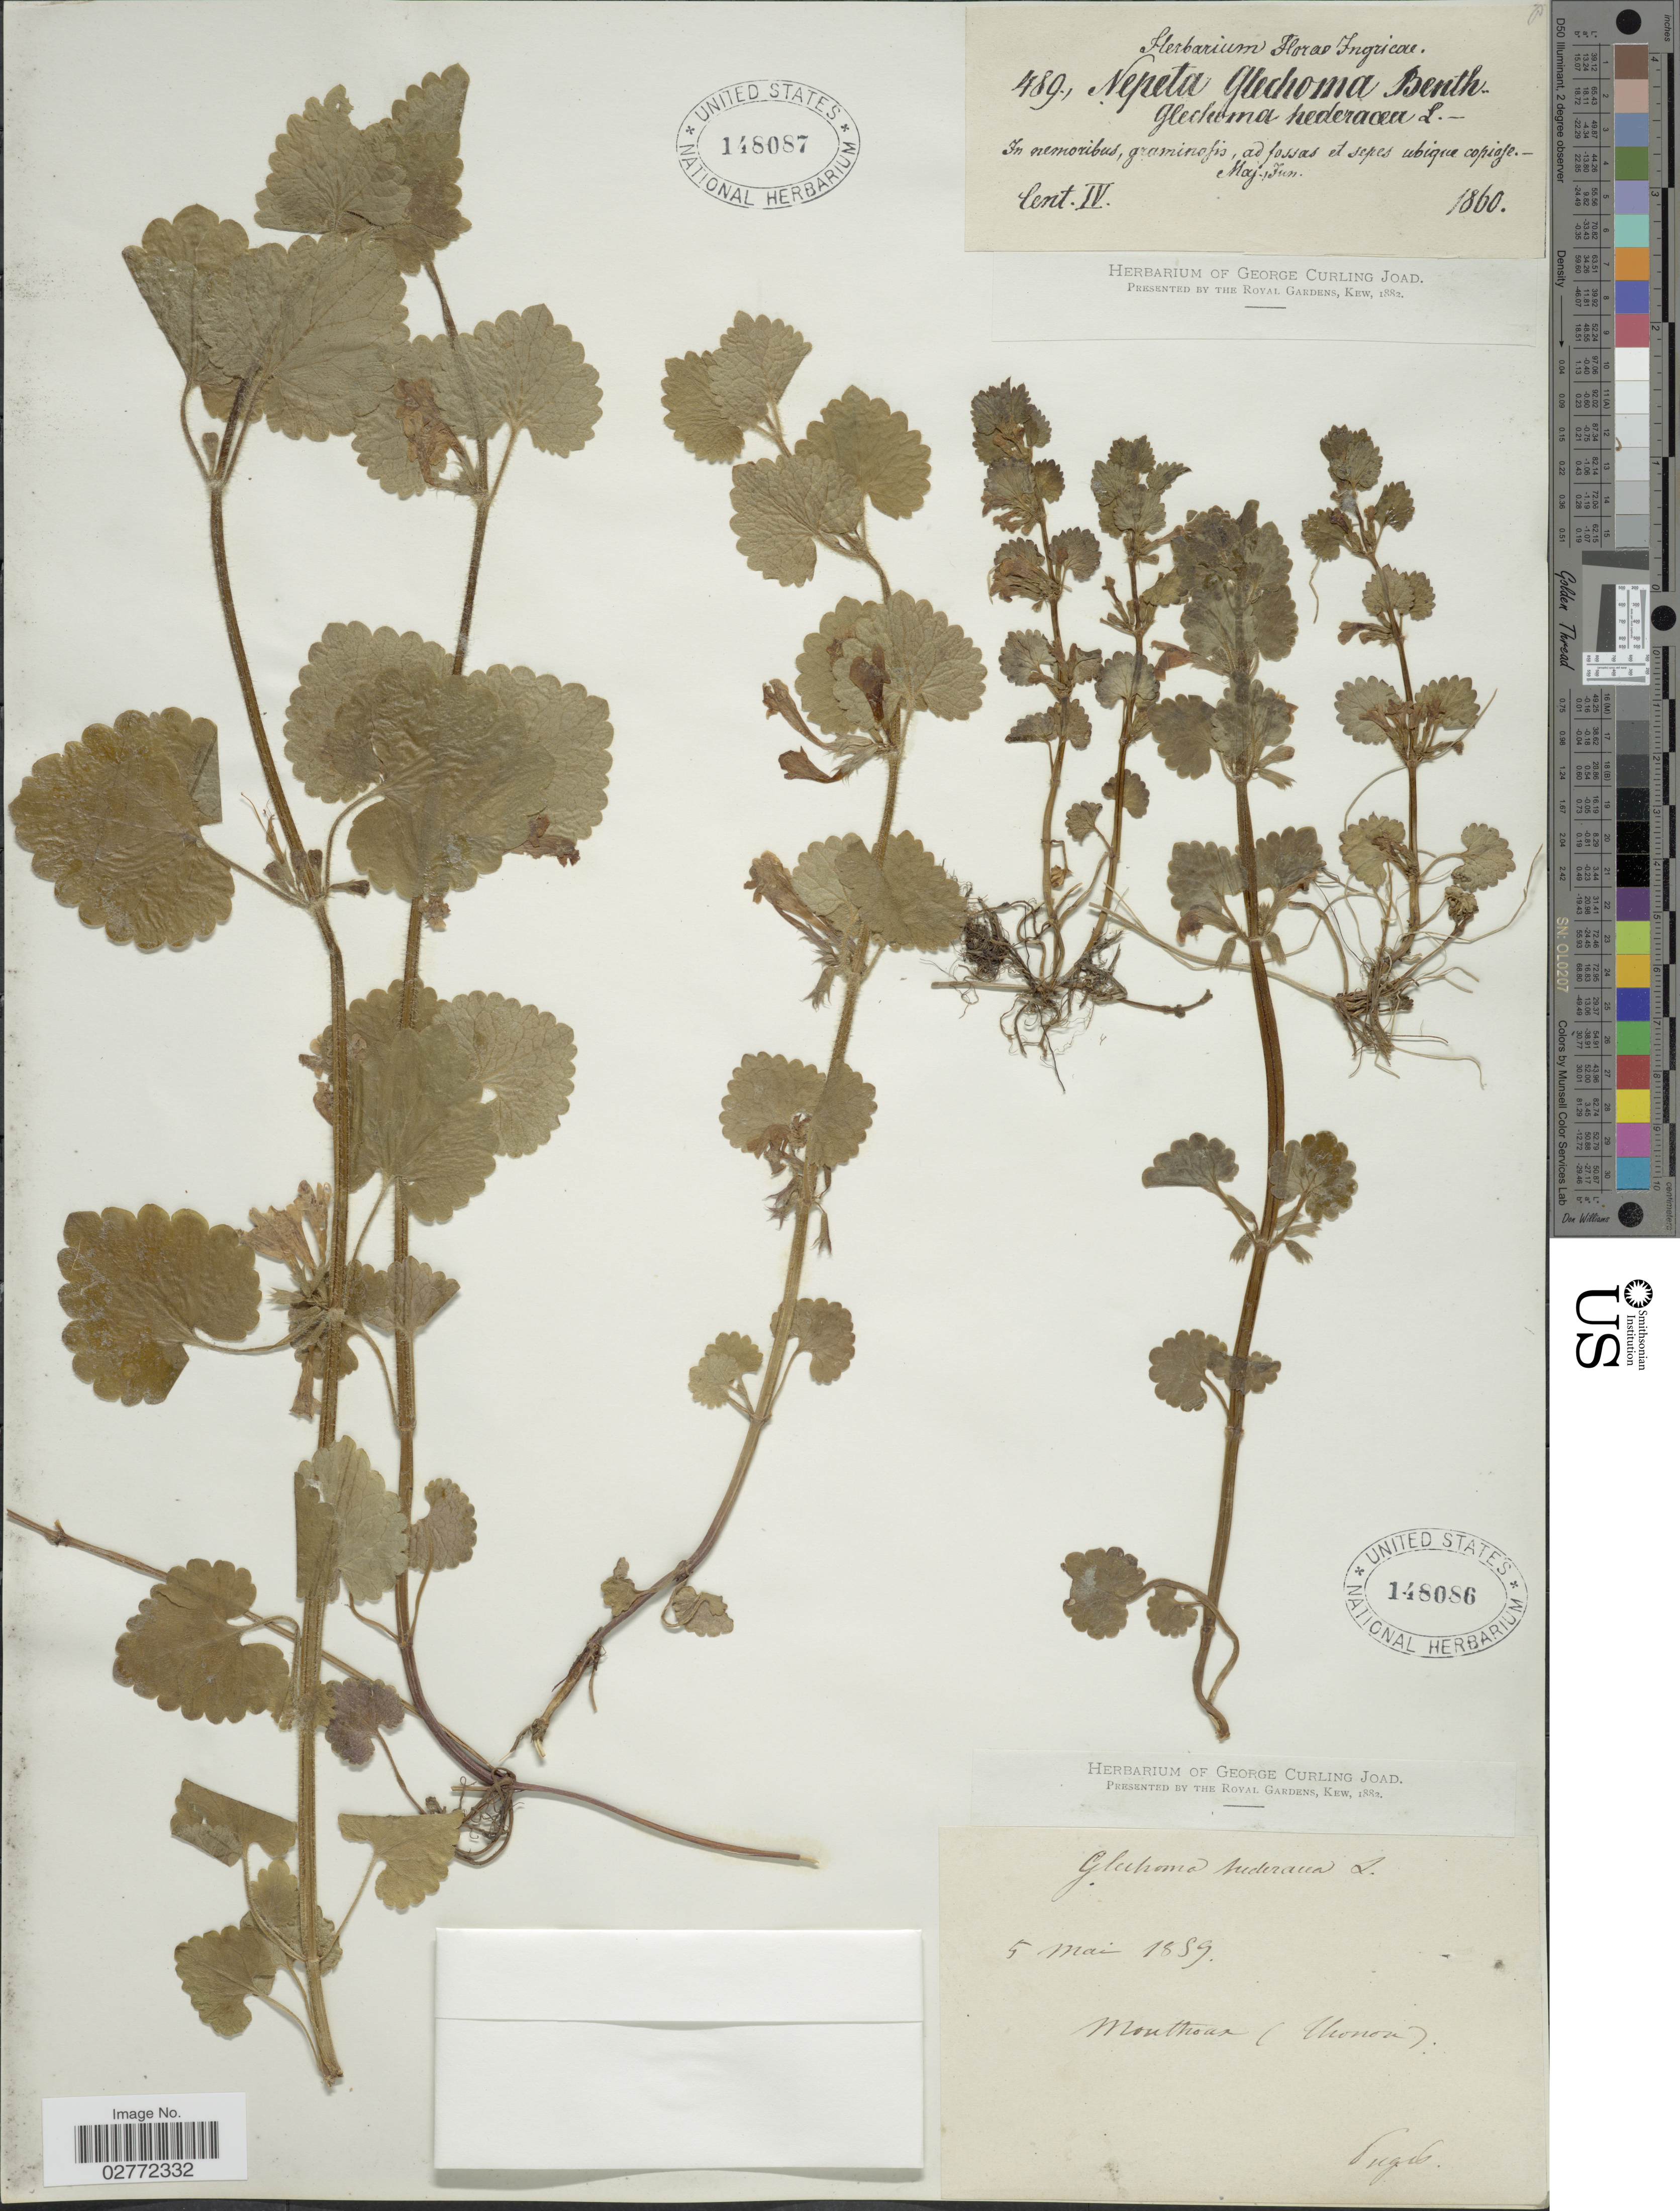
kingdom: Plantae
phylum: Tracheophyta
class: Magnoliopsida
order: Lamiales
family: Lamiaceae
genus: Glechoma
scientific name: Glechoma hederacea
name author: L.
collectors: ex herb. George Curling Joad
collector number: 489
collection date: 1860-05/1860-06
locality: In nemoribus, graminofis ad fossas et sepes ubique copiafe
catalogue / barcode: US 148087-2